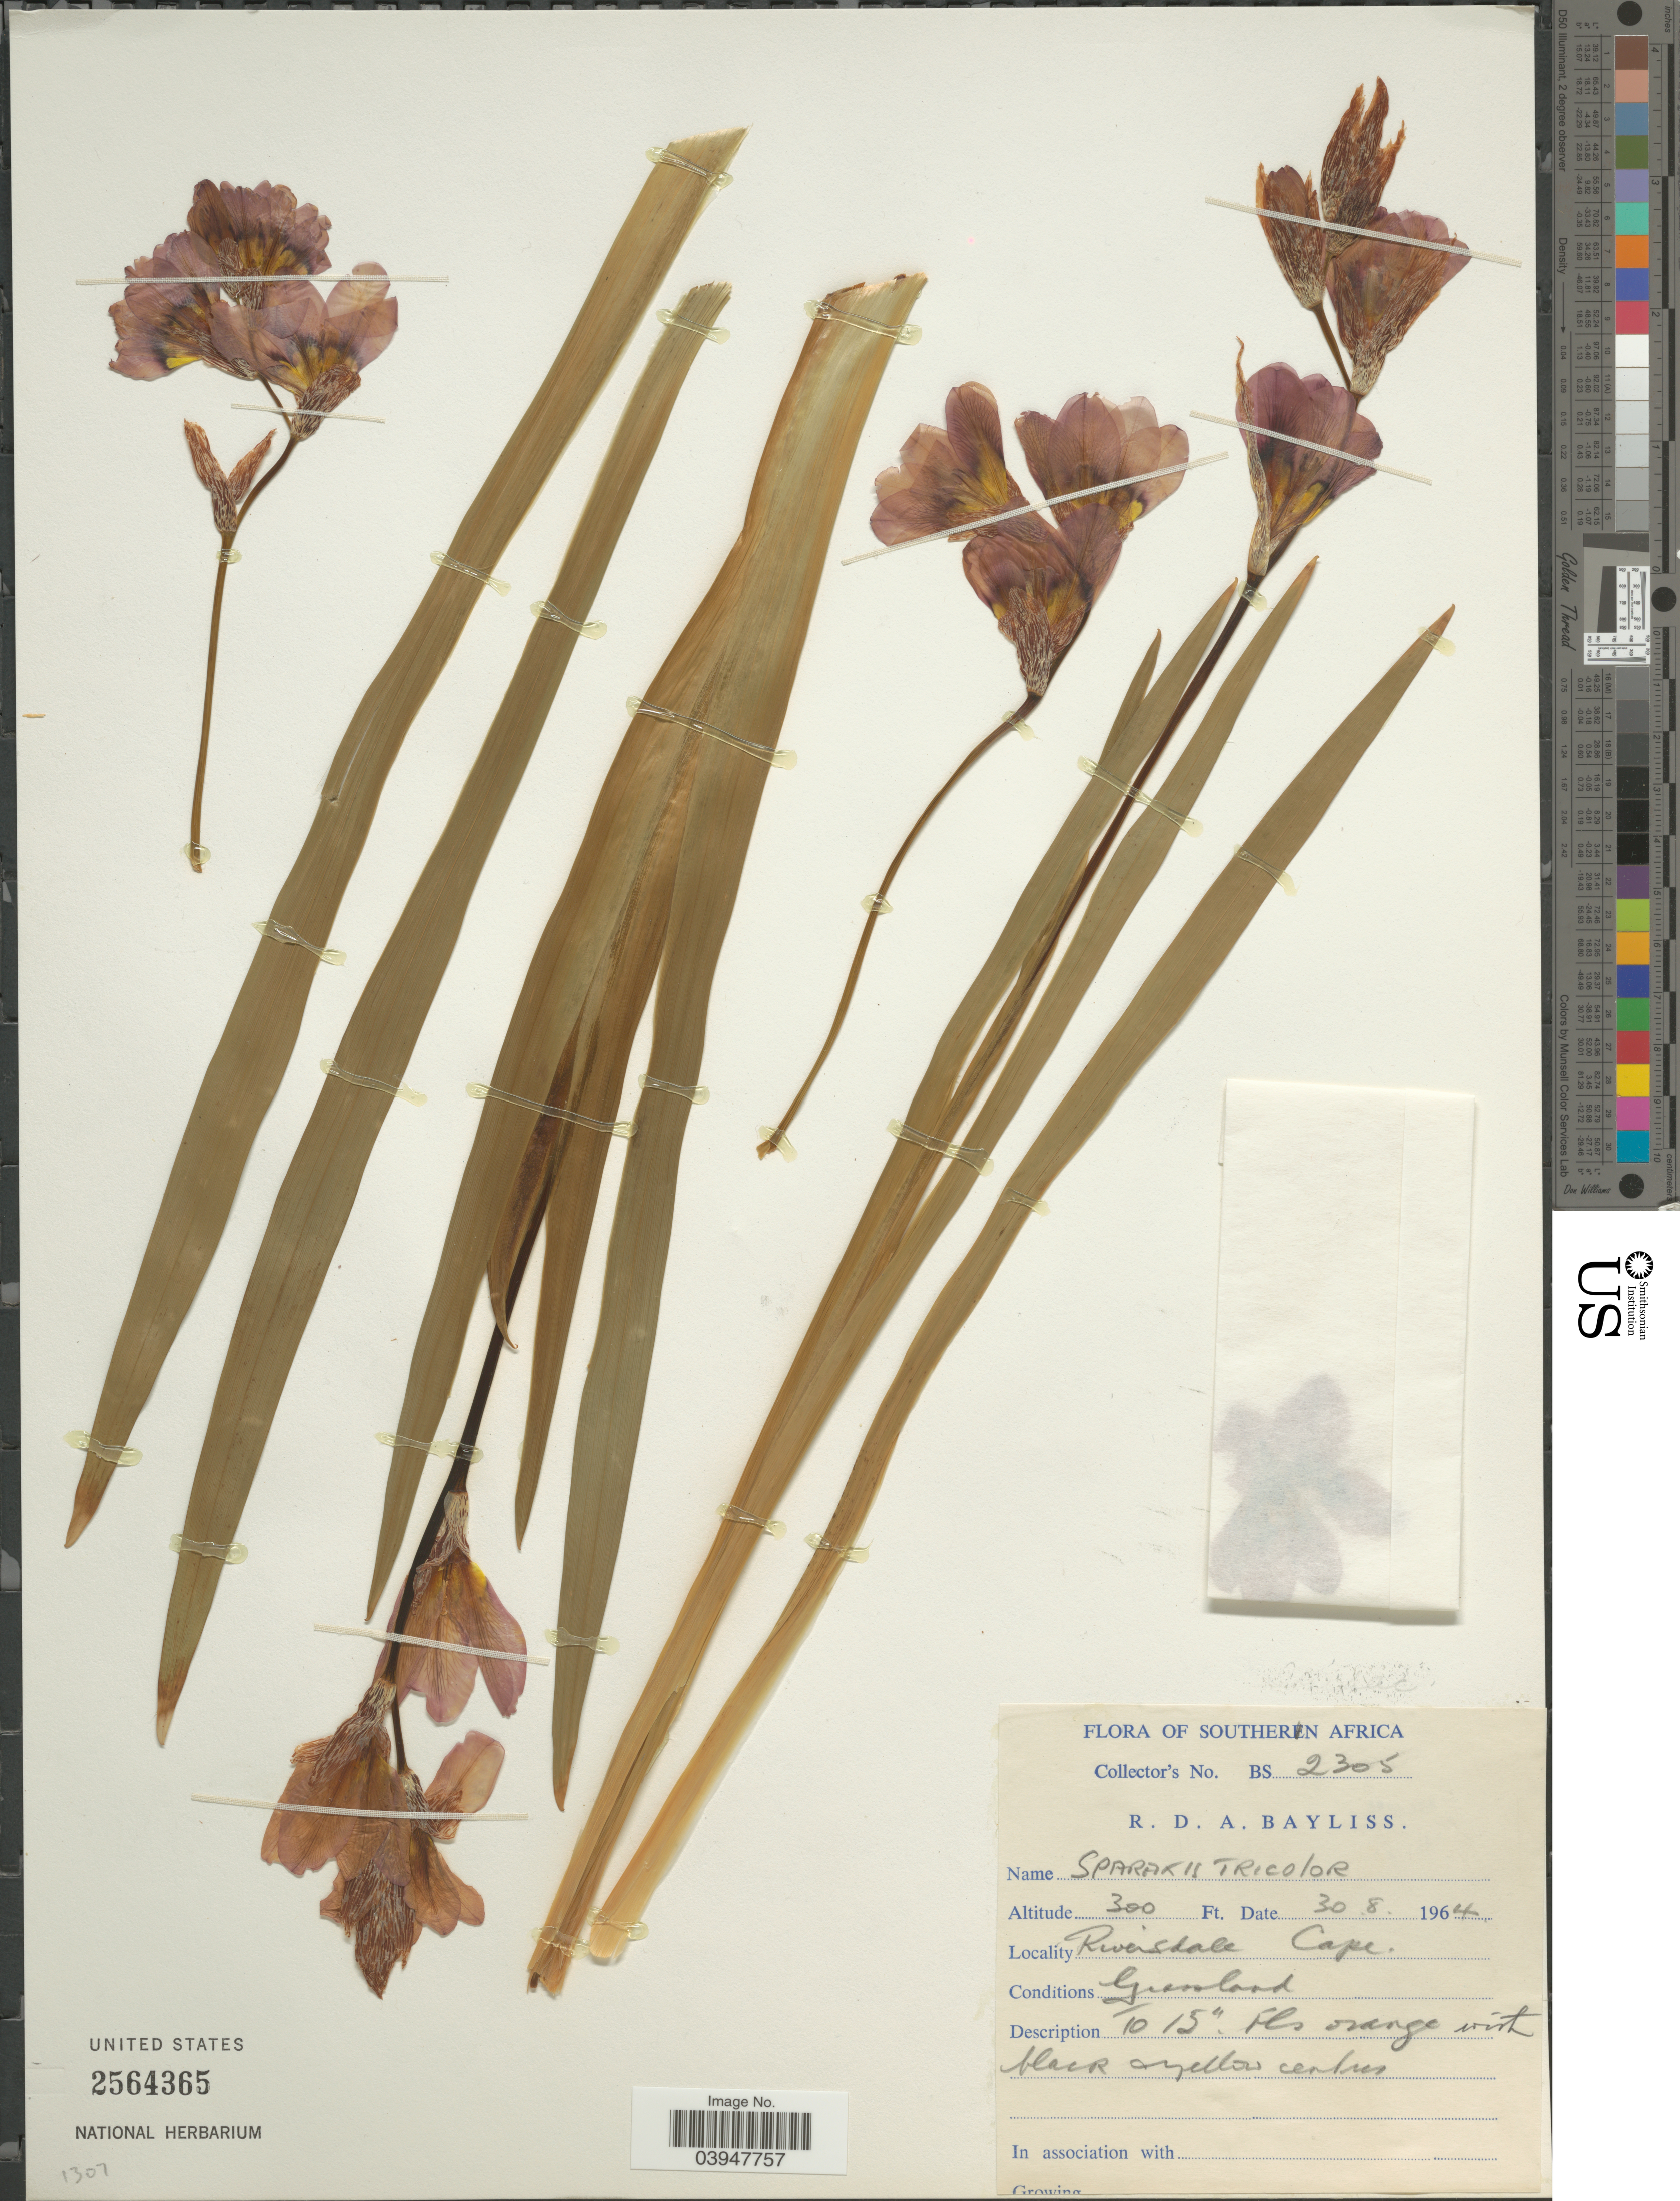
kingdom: Plantae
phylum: Tracheophyta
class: Liliopsida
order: Asparagales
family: Iridaceae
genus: Sparaxis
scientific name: Sparaxis tricolor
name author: (Schneev.) Ker Gawl.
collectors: R. Bayliss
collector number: BS 2305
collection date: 1964-08-30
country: South Africa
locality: Southern Africa. Riversdale Cape. Greenland.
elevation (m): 91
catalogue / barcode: US 2564365